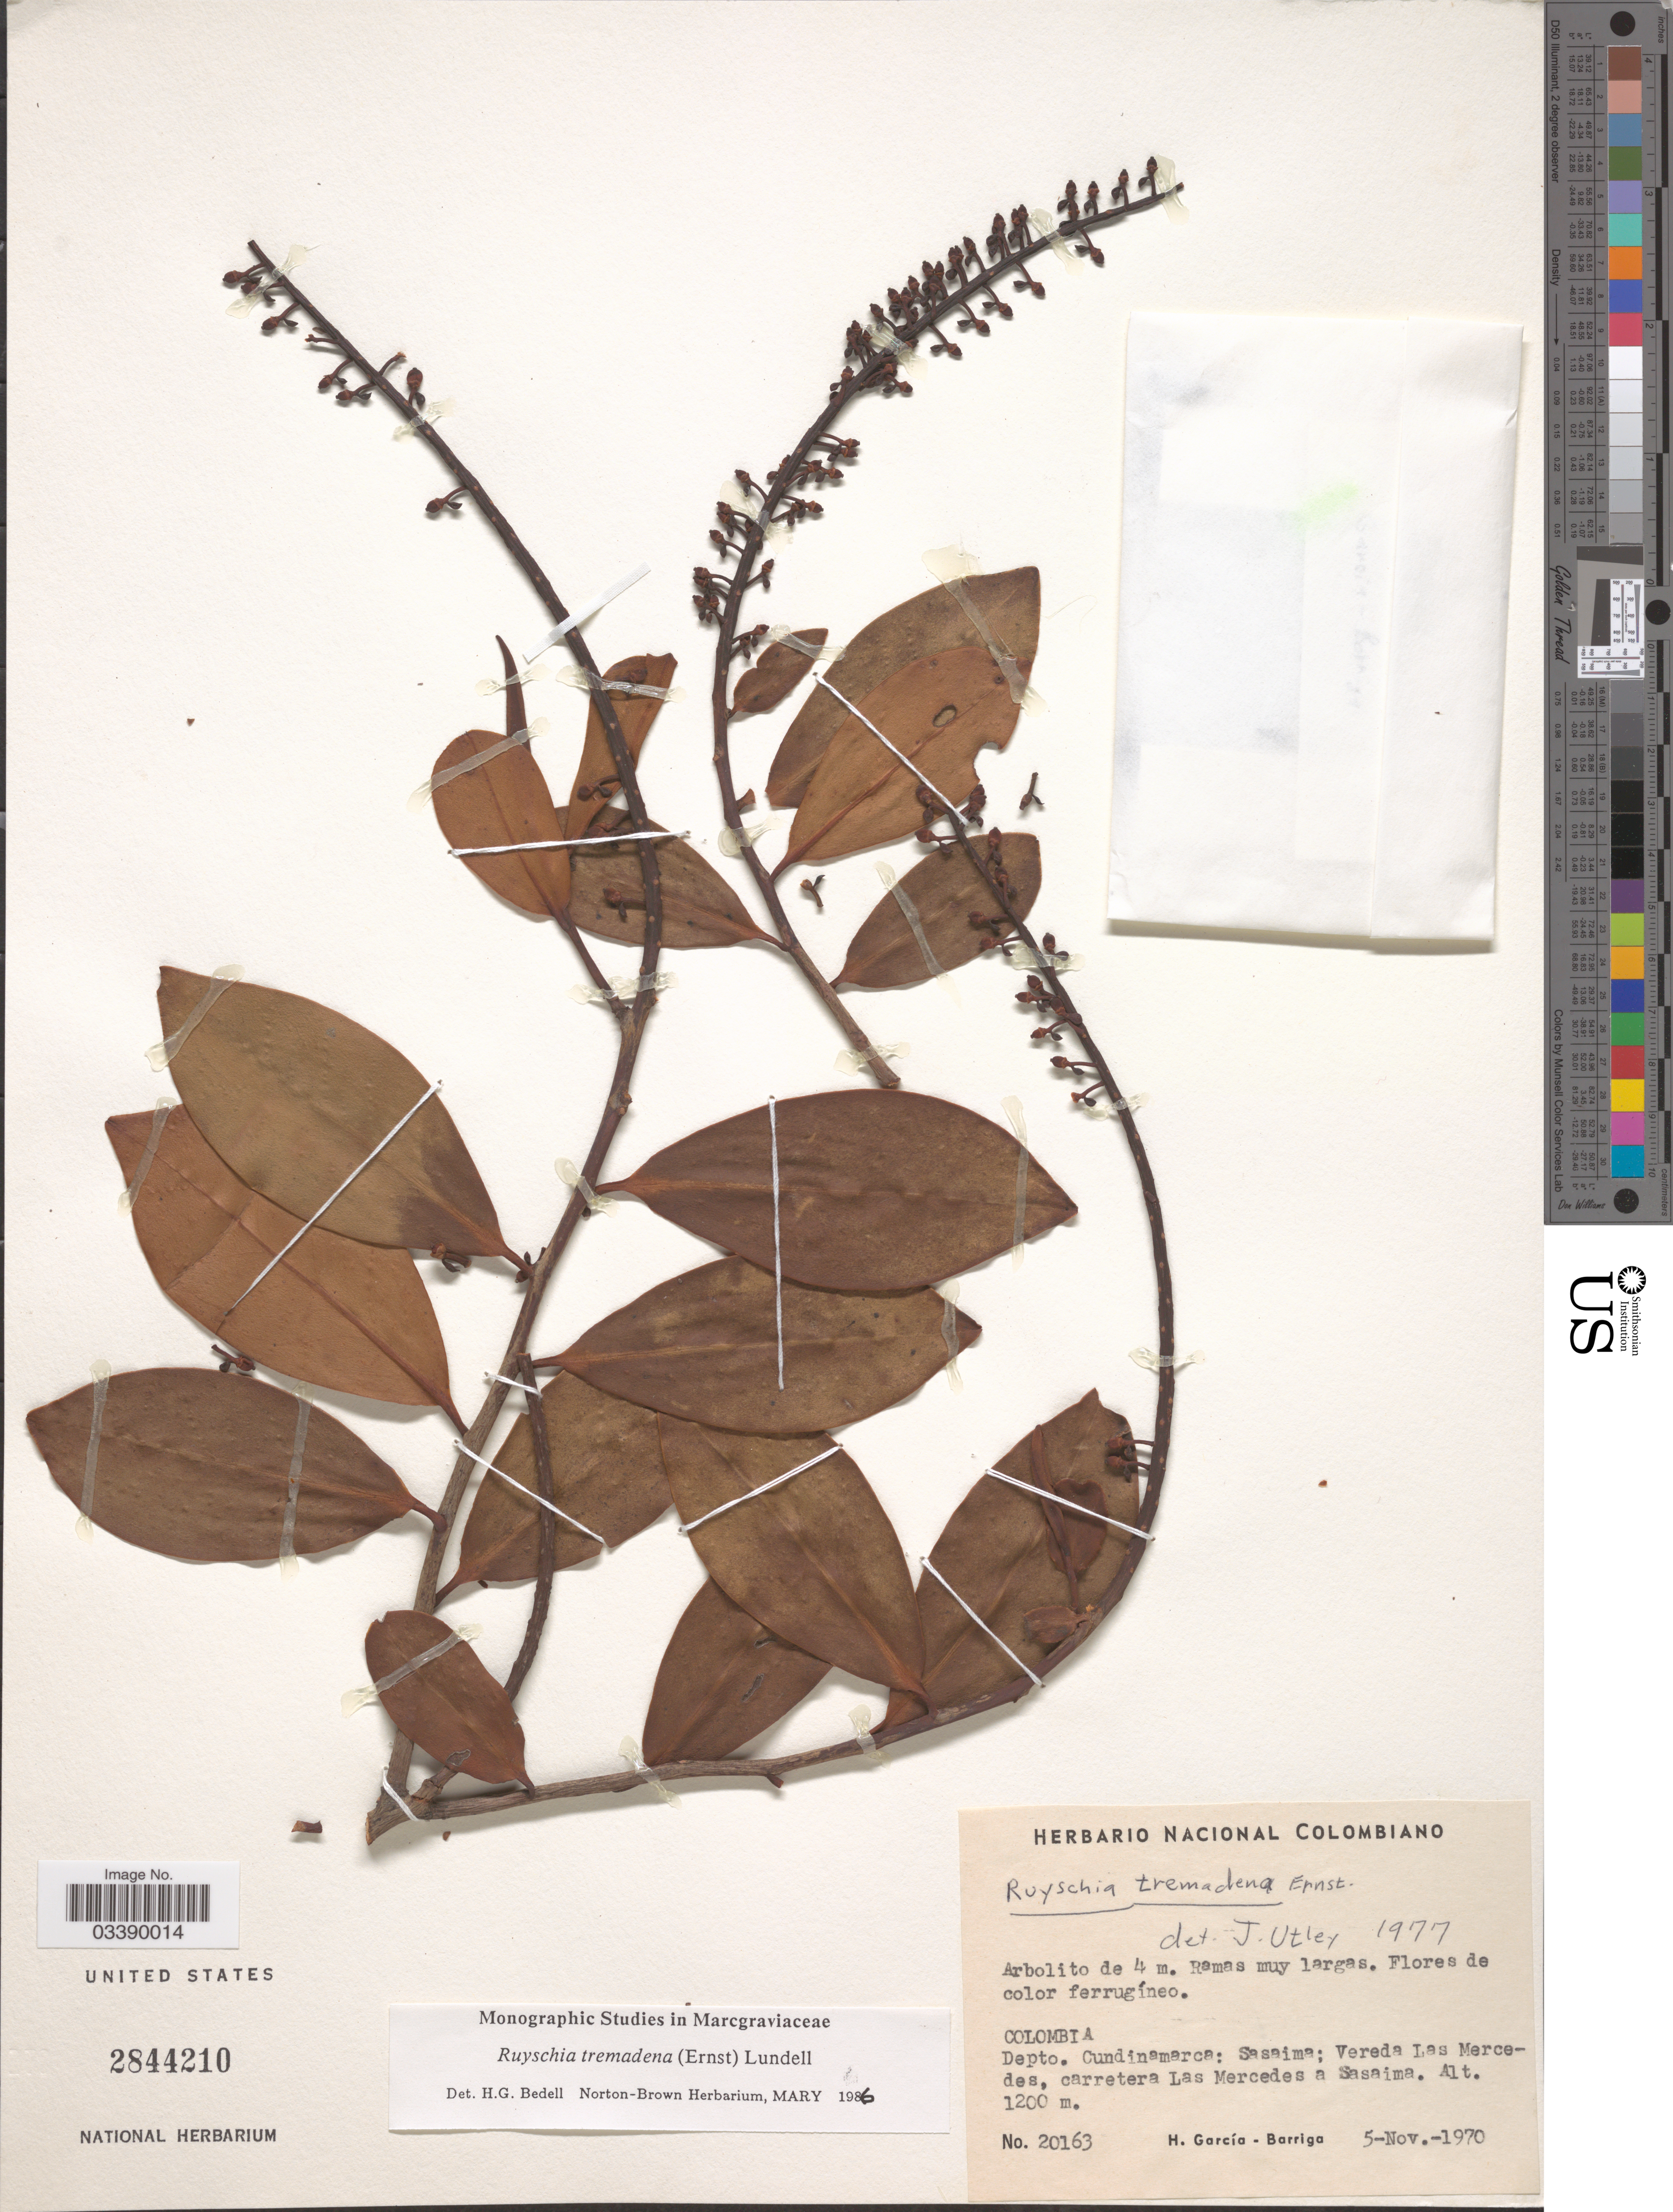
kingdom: Plantae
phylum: Tracheophyta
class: Magnoliopsida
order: Ericales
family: Marcgraviaceae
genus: Ruyschia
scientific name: Ruyschia tremadena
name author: (Ernst) Lundell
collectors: H. García Barriga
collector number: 20163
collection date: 1970-11-05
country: Colombia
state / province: Cundinamarca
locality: Depto. Cundinamarca: Sasaima; Vereda Las Mercedes, carretera Las Mercedes a Sasaima.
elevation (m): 1200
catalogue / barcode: US 2844210